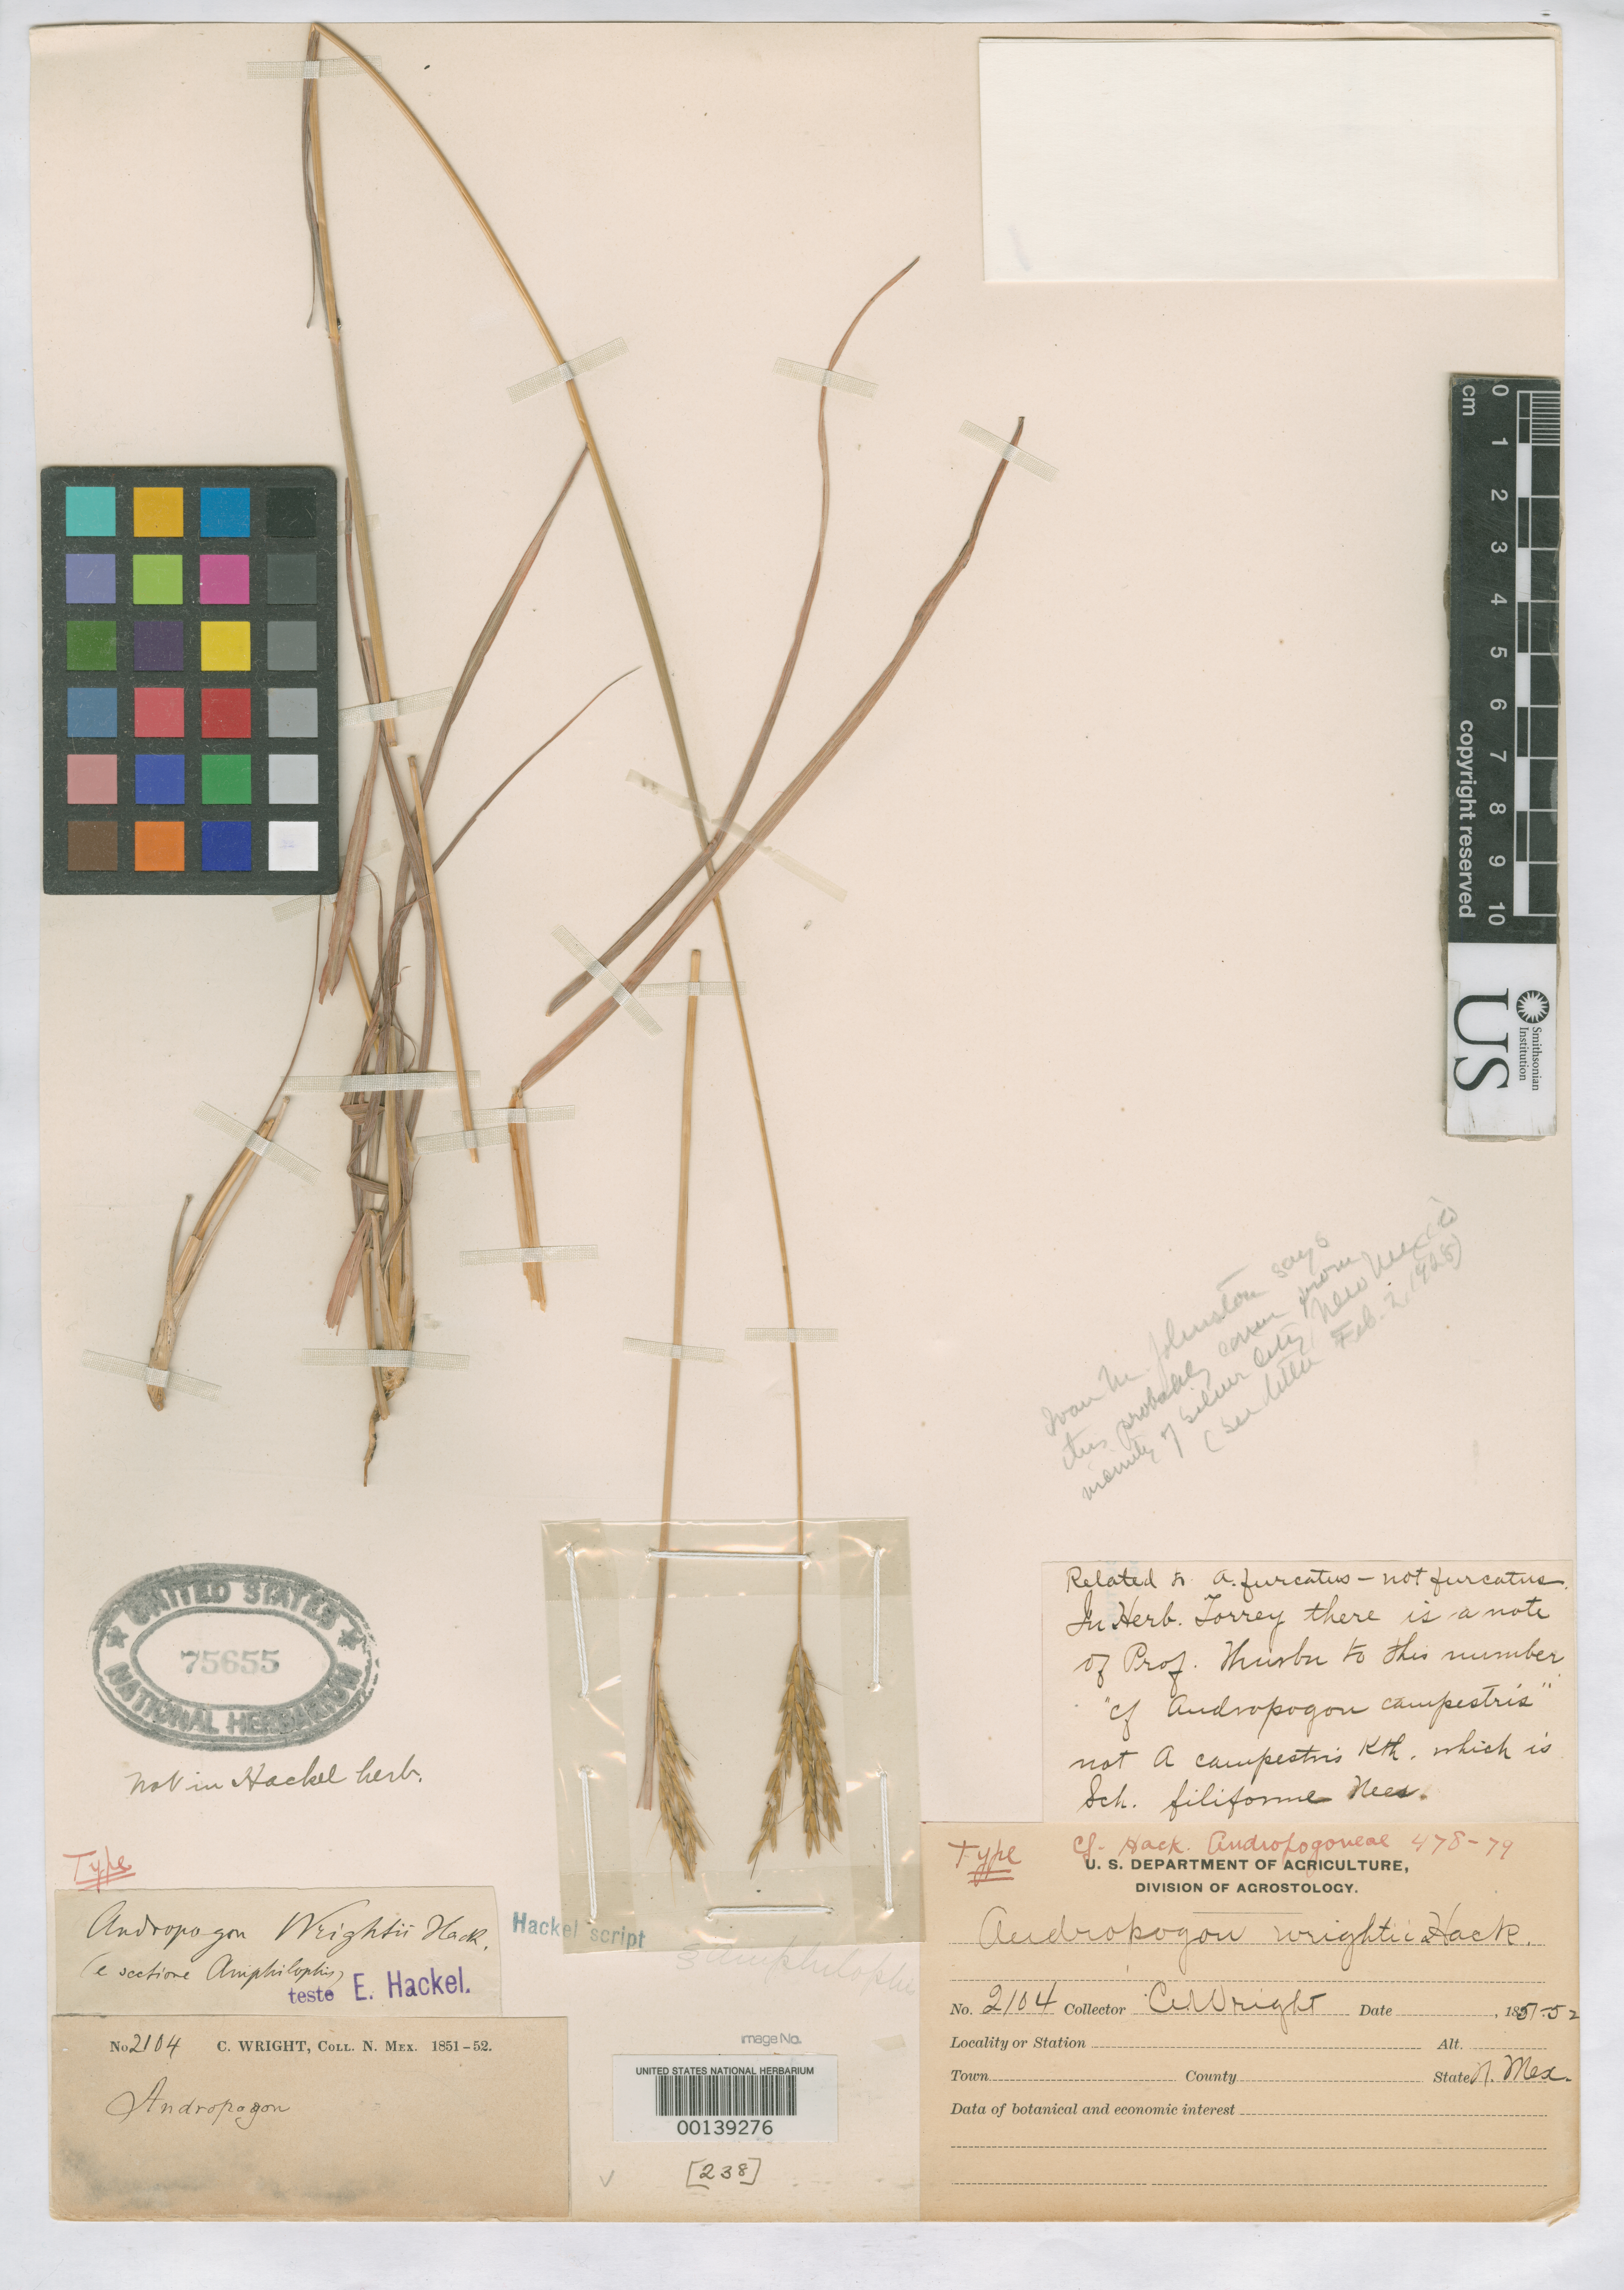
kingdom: Plantae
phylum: Tracheophyta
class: Liliopsida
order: Poales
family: Poaceae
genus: Andropogon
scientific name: Andropogon wrightii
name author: Hack.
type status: Holotype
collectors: C. Wright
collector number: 2104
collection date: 1851/1852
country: United States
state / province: New Mexico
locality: "N. Mex." [=northern Mexico or New Mexico? either way possibly referring to present-day Arizona or Texas]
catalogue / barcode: US 75655